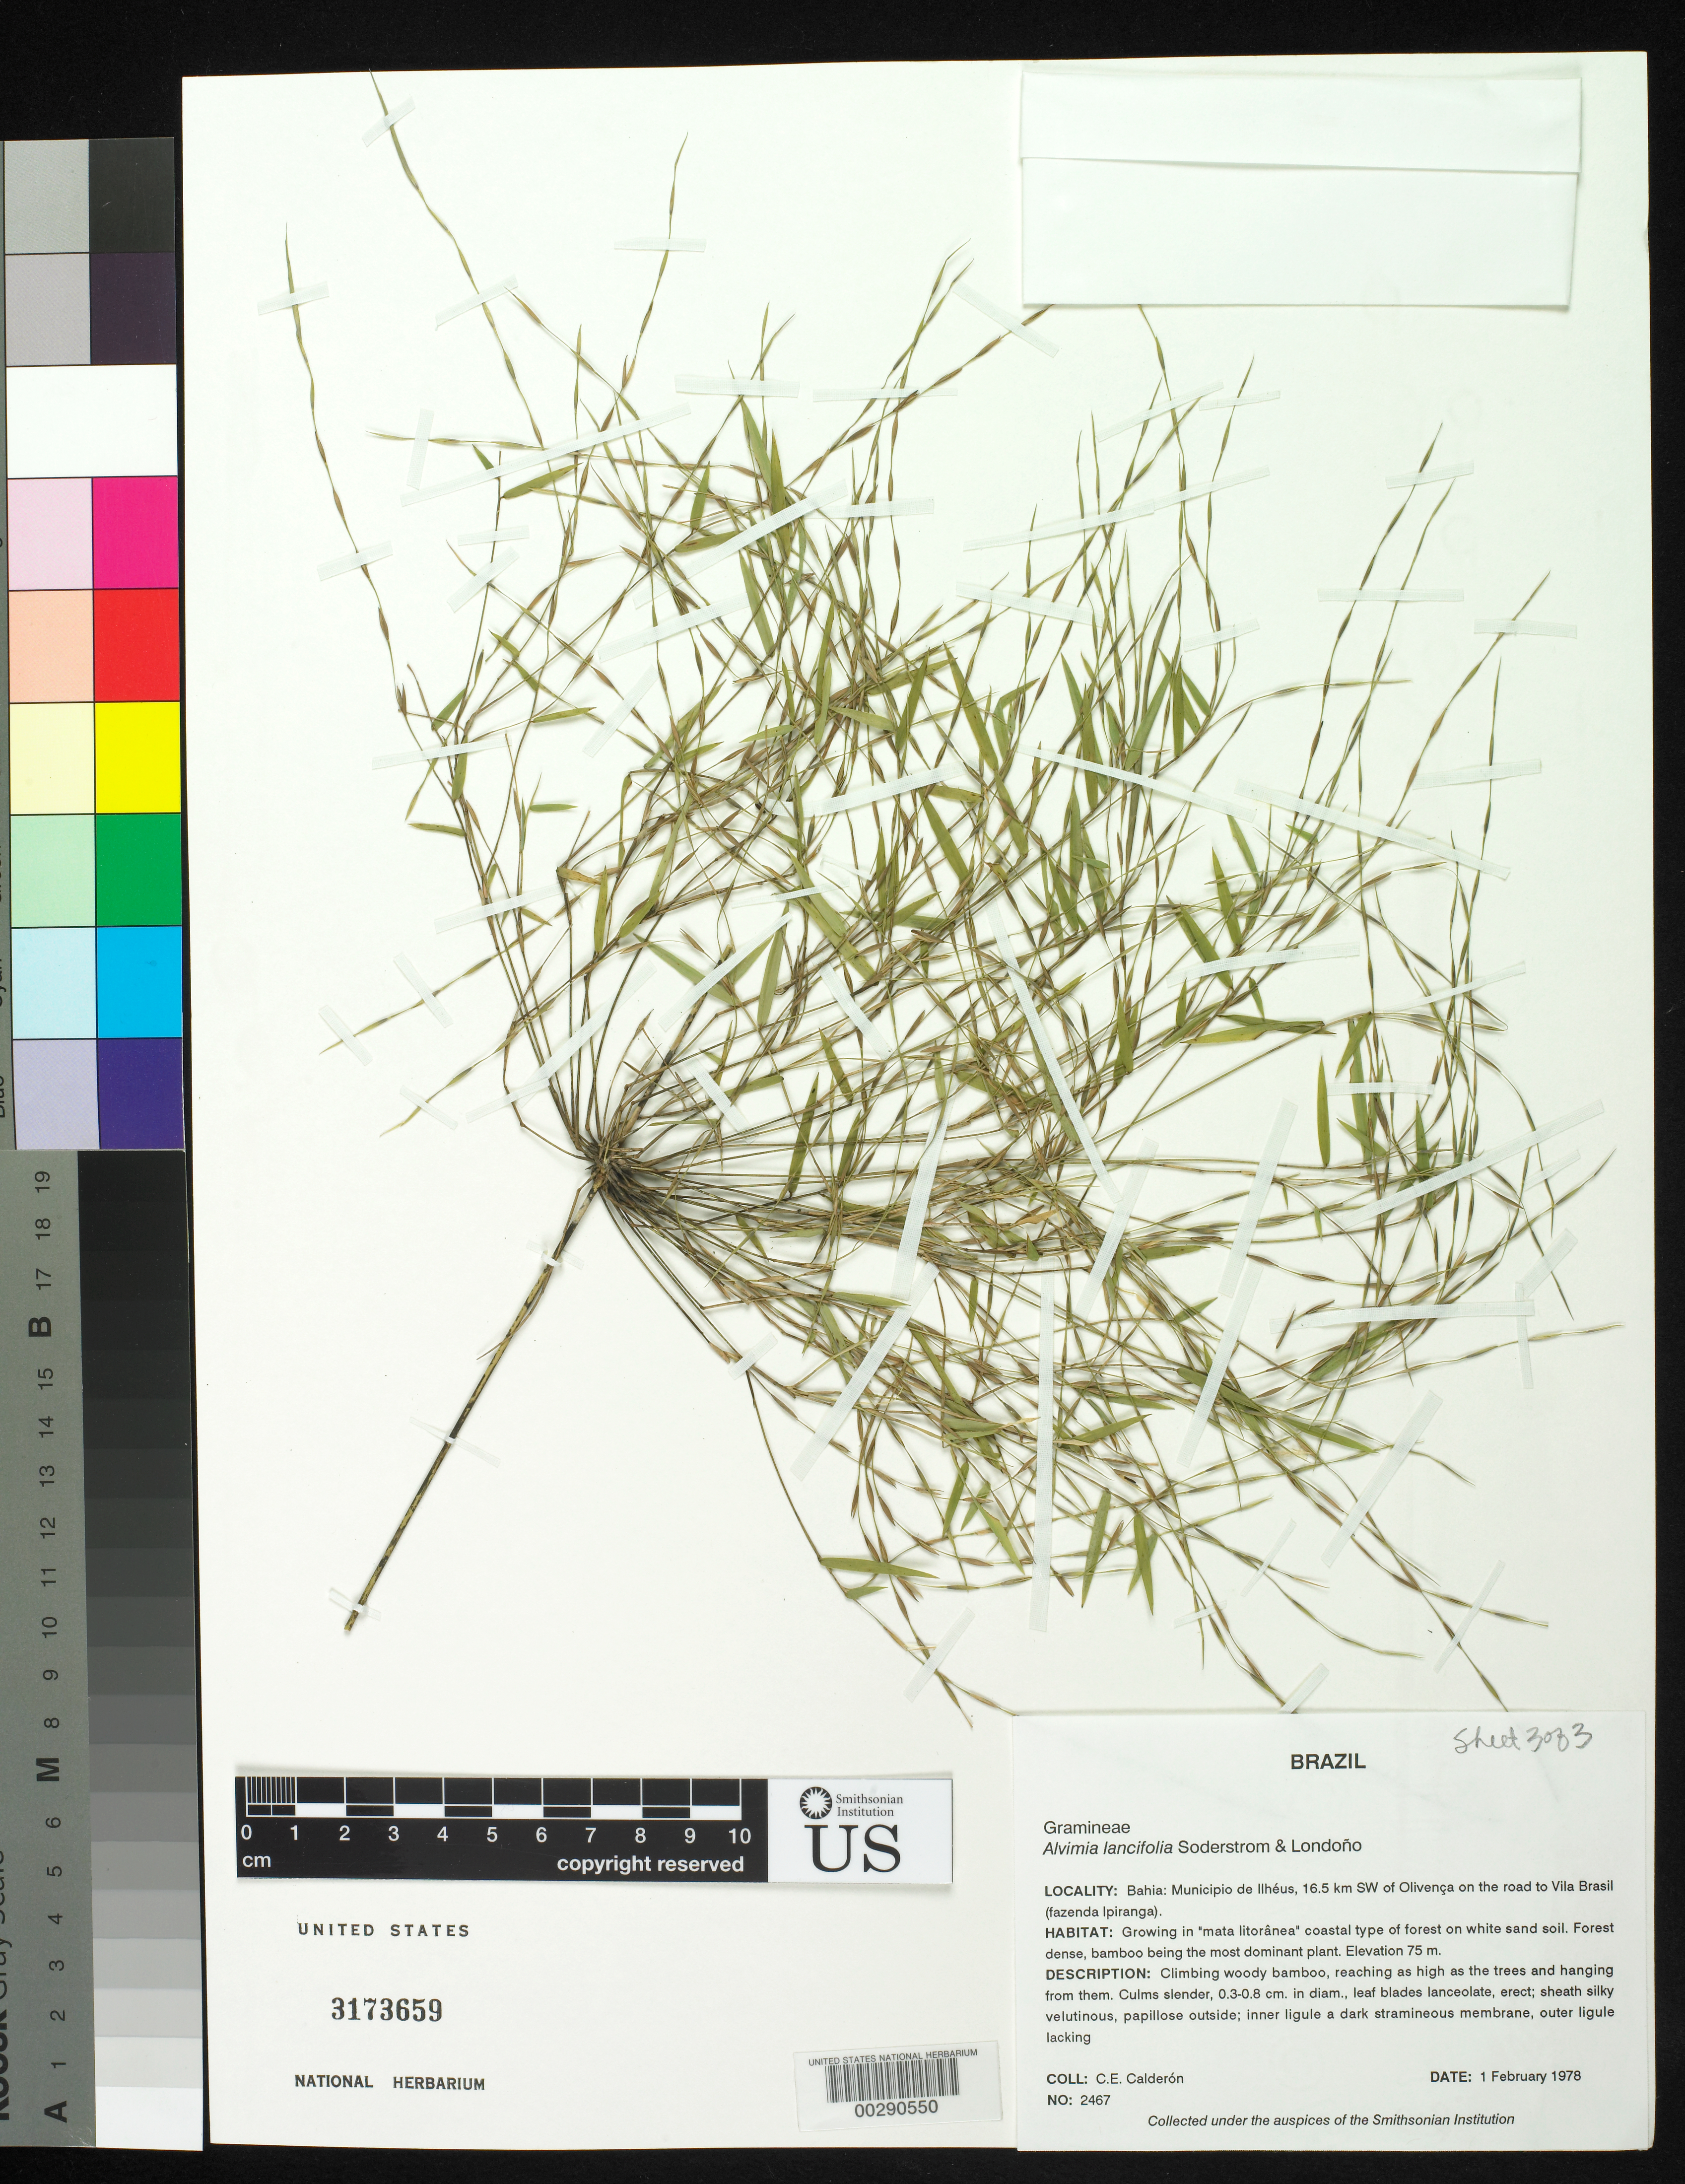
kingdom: Plantae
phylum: Tracheophyta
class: Liliopsida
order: Poales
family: Poaceae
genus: Alvimia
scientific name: Alvimia lancifolia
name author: Soderstr. & Londoño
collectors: C. E. Calderón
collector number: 2467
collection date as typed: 01 Feb 1978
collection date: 1978-02-01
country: Brazil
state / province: Bahia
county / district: Ilhéus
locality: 16.5 km sw of olivenca on road to vila brasil (fazenda ipiranga)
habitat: "mata litoranea" coastal type of forest on white sand soil; forest dense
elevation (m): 75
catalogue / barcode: US 3173659